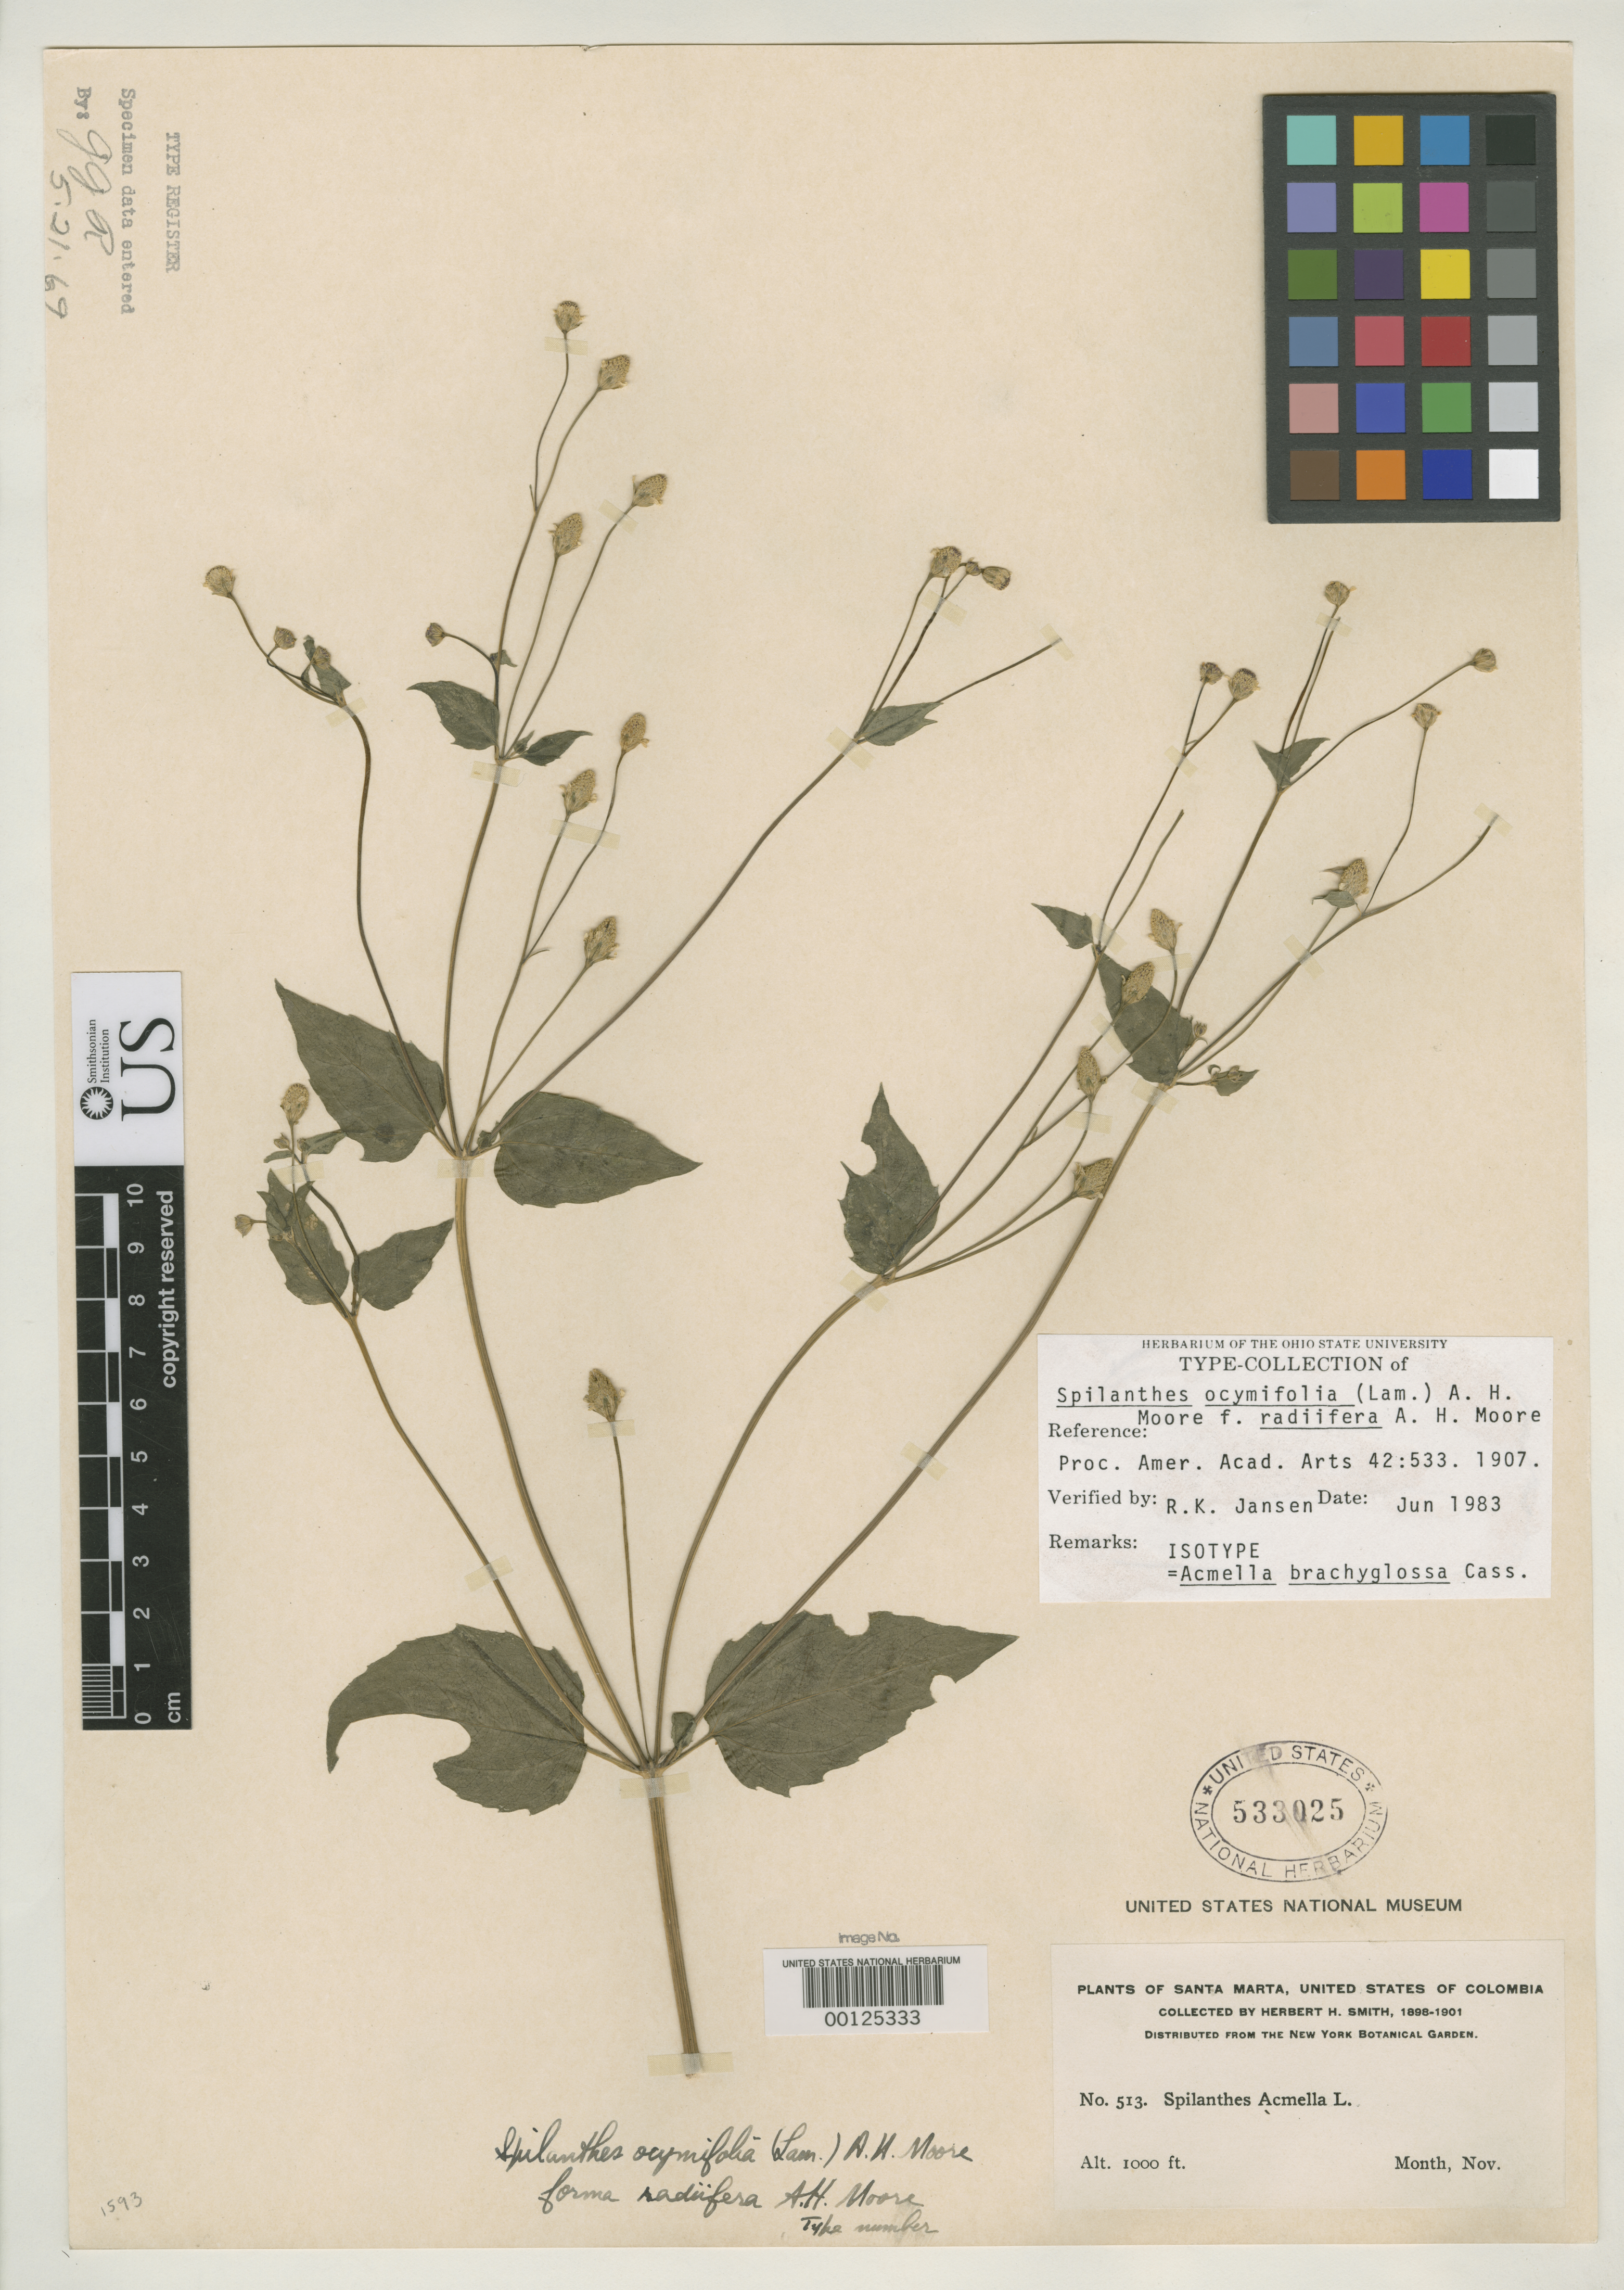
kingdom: Plantae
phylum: Tracheophyta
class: Magnoliopsida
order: Asterales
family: Asteraceae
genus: Spilanthes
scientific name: Spilanthes ocymifolia f. radiifera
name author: A.H. Moore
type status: Isotype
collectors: Herbert H. Smith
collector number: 513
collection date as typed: Nov 1898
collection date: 1898-11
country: Colombia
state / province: Magdalena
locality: Santa Marta.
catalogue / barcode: US 533025